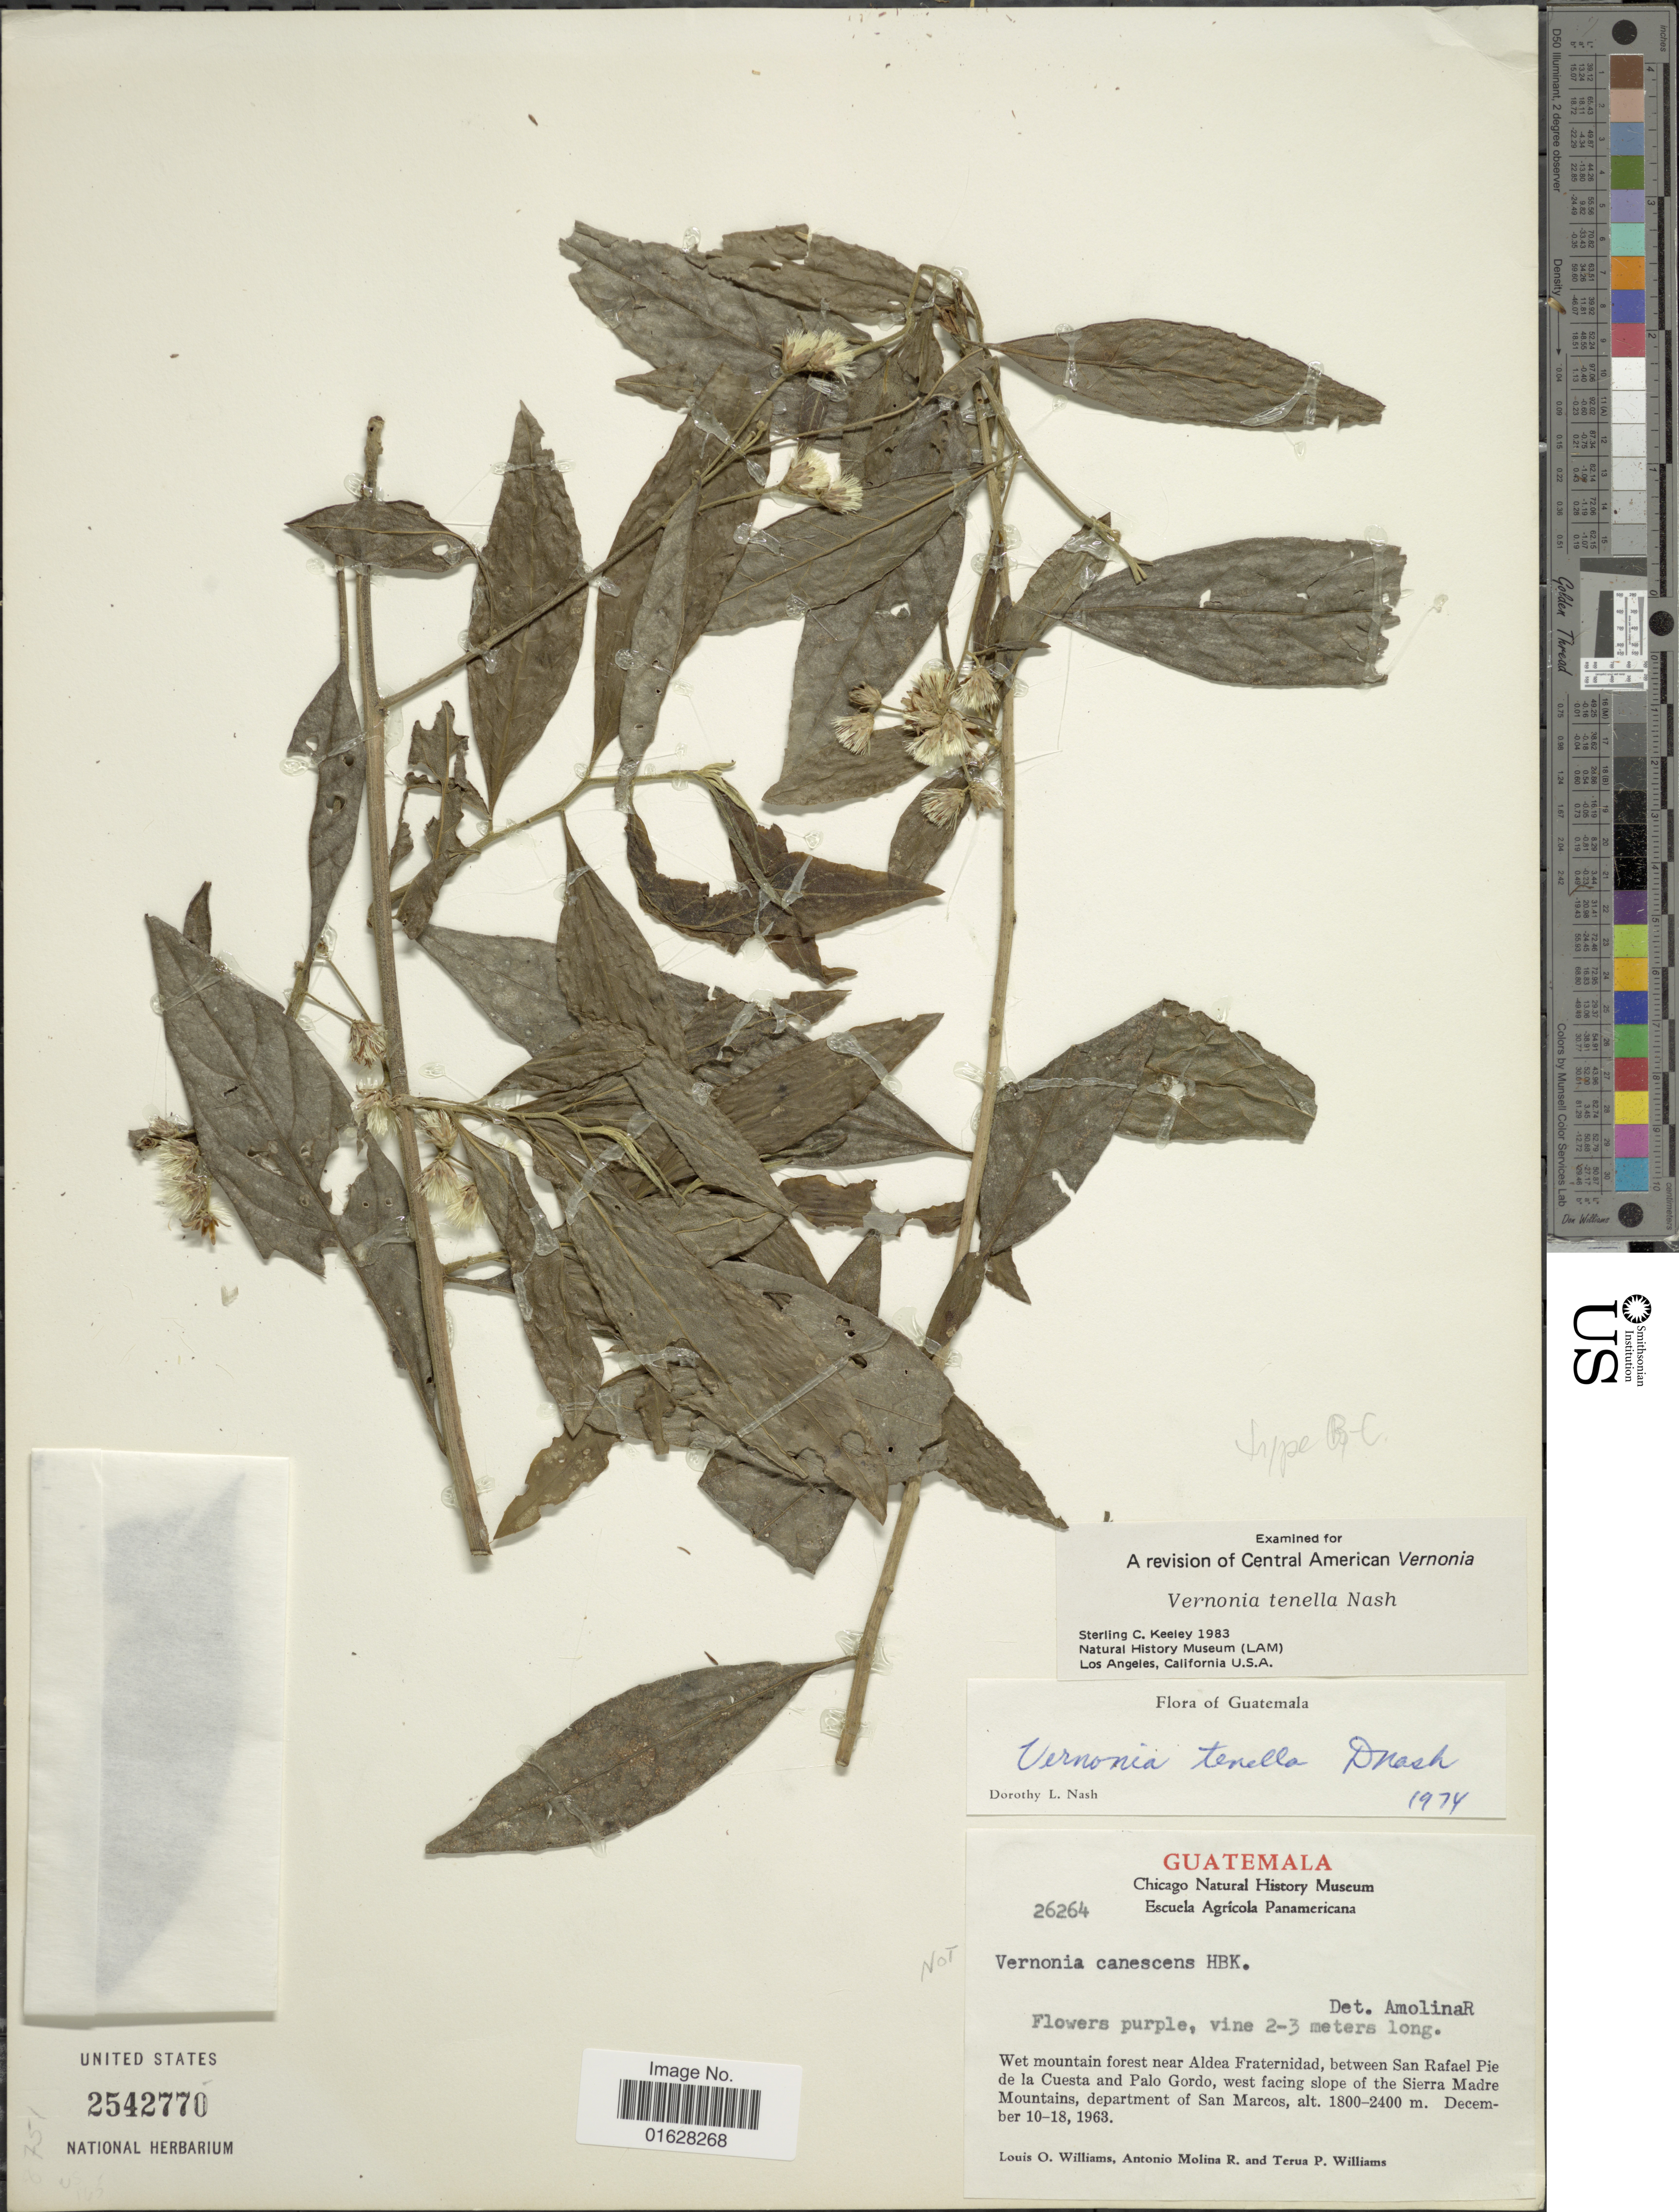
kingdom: Plantae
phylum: Tracheophyta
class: Magnoliopsida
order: Asterales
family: Asteraceae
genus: Lepidaploa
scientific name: Lepidaploa tenella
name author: (D.L. Nash) H. Rob.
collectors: L. O. Williams, A. Molina R. & T. P. Williams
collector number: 26264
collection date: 1963-12-10/1963-12-18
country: Guatemala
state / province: San Marcos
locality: Near Aldea Fraternidad, between San Rafael Pie de la Cuesta and Palo Gordo, west facing slope of the Sierra Madre Mountains, department of San Marcos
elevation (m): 1800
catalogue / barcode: US 2542770